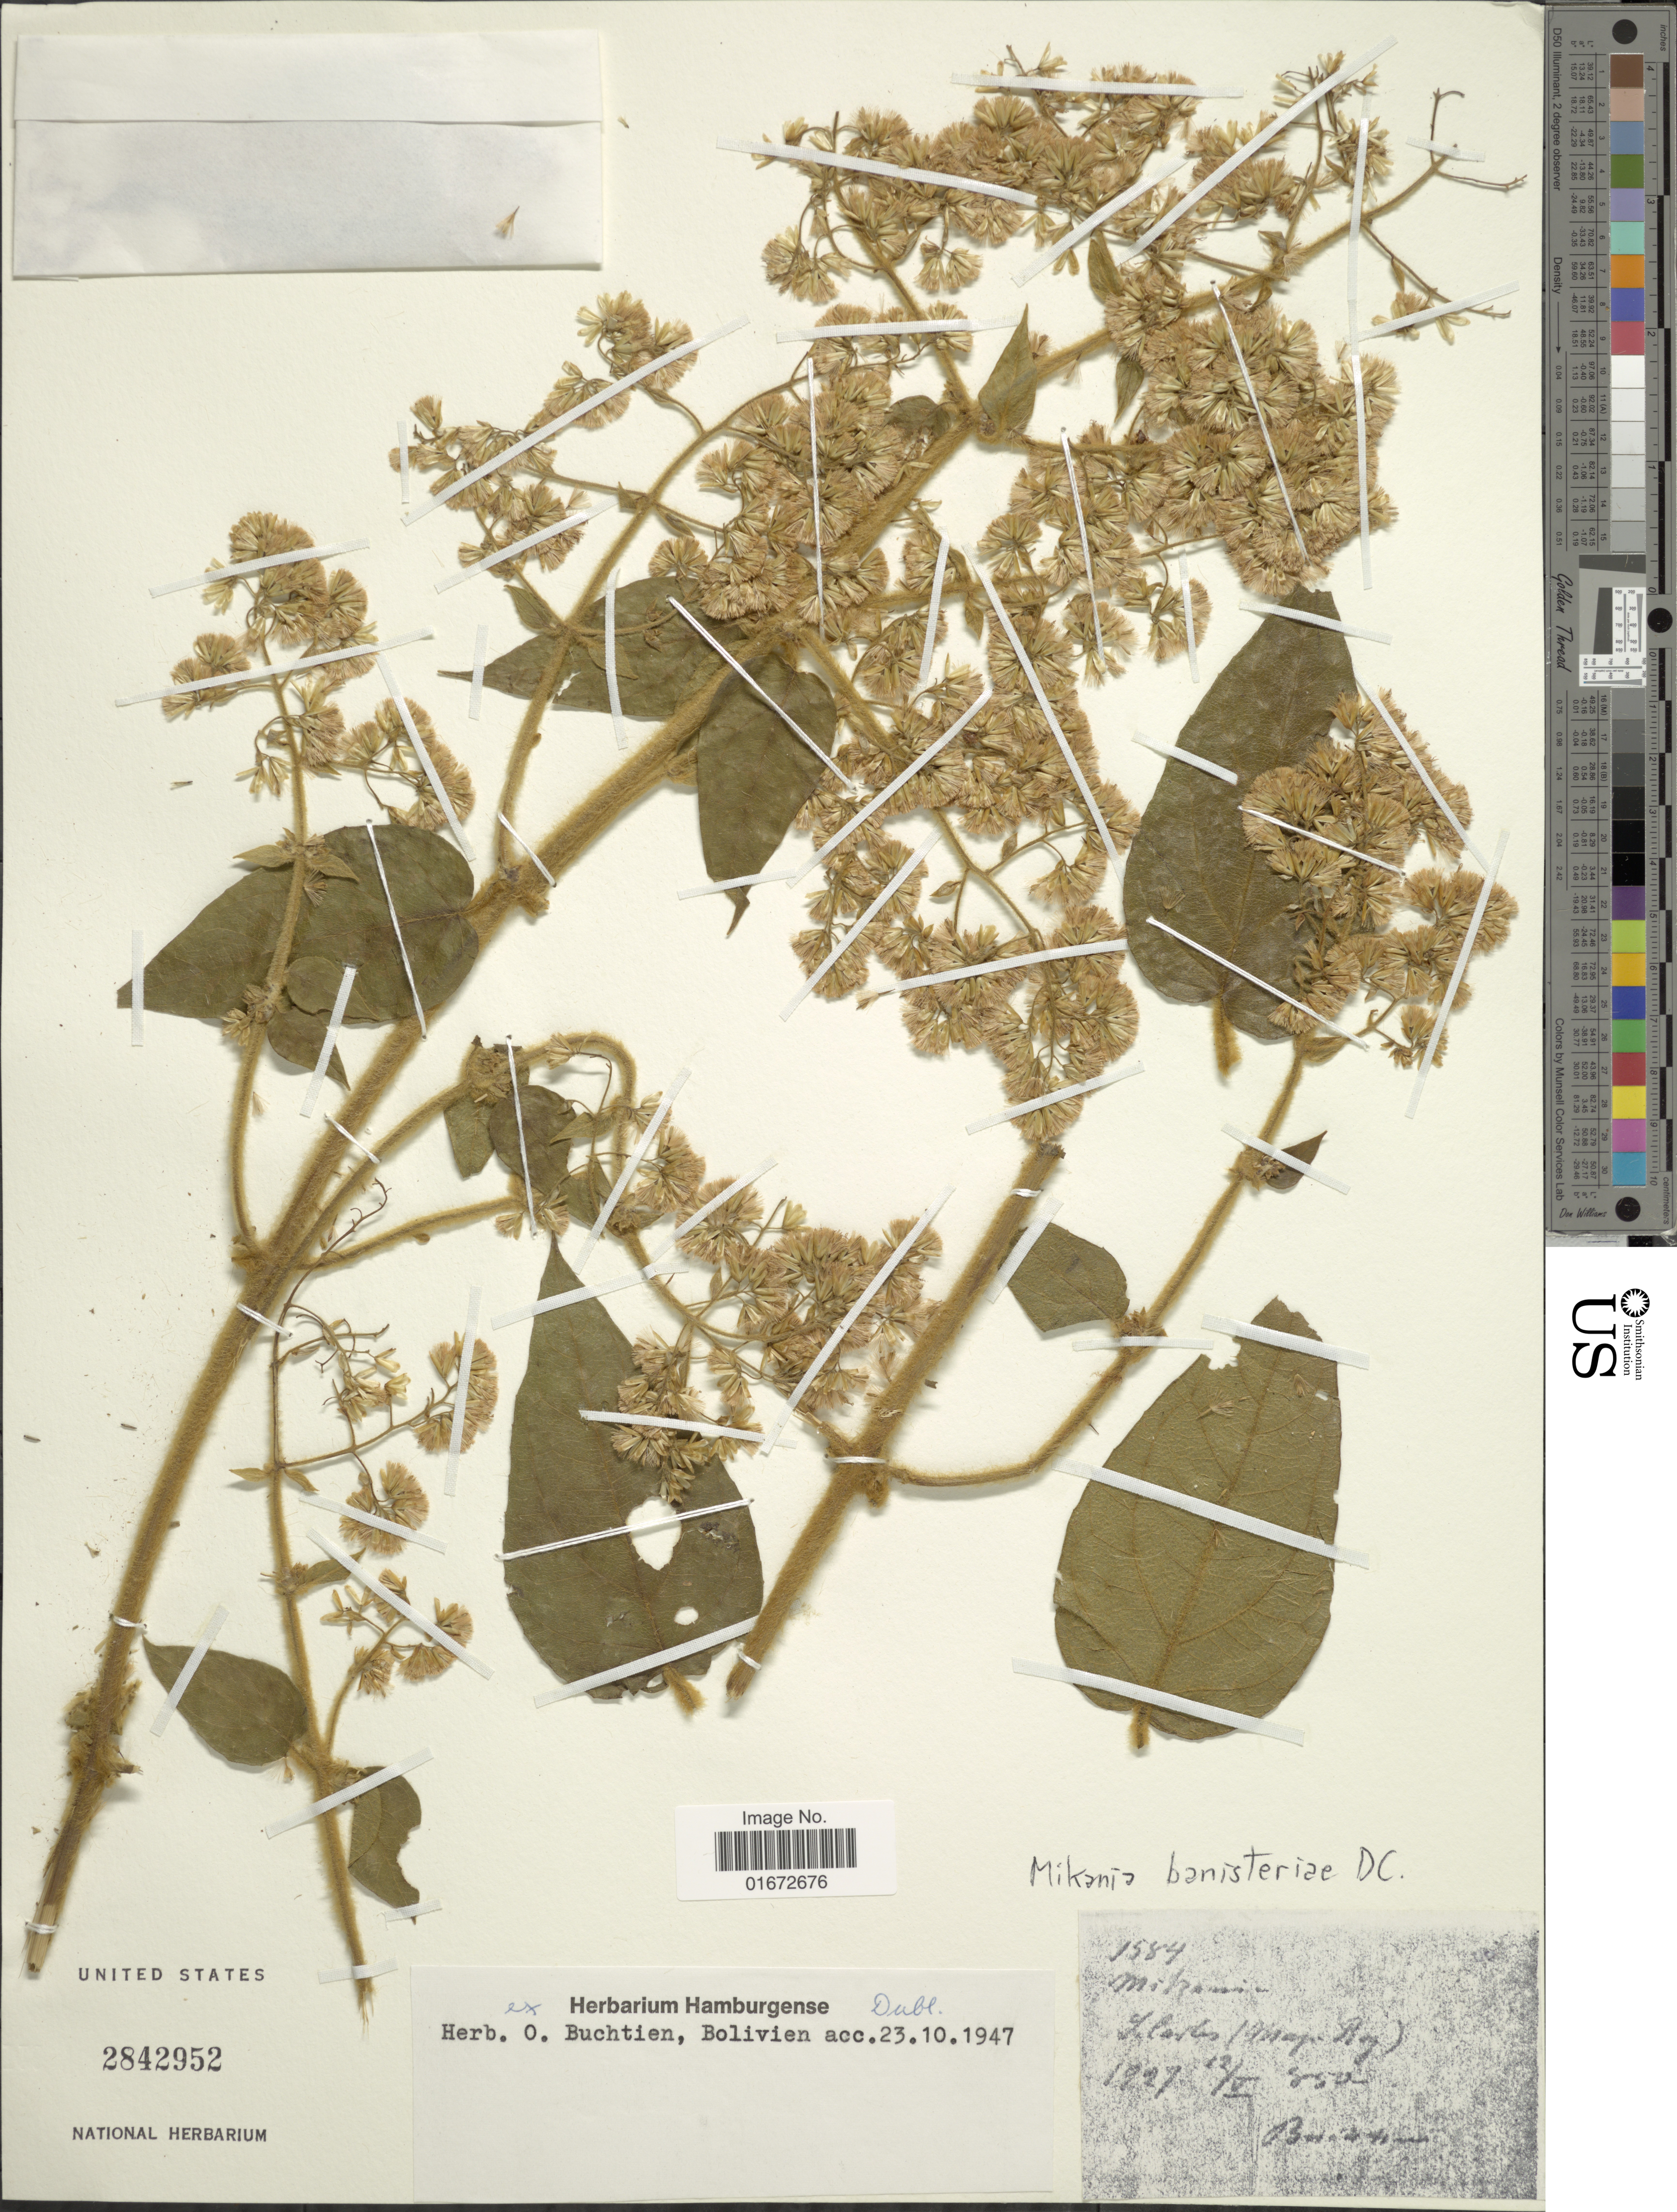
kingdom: Plantae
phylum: Tracheophyta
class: Magnoliopsida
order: Asterales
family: Asteraceae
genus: Mikania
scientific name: Mikania banisteriae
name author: DC.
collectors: O. Buchtien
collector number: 1584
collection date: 1927-05-13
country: Bolivia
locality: S. Carlos ( [illegible text])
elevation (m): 550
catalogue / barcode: US 2842952